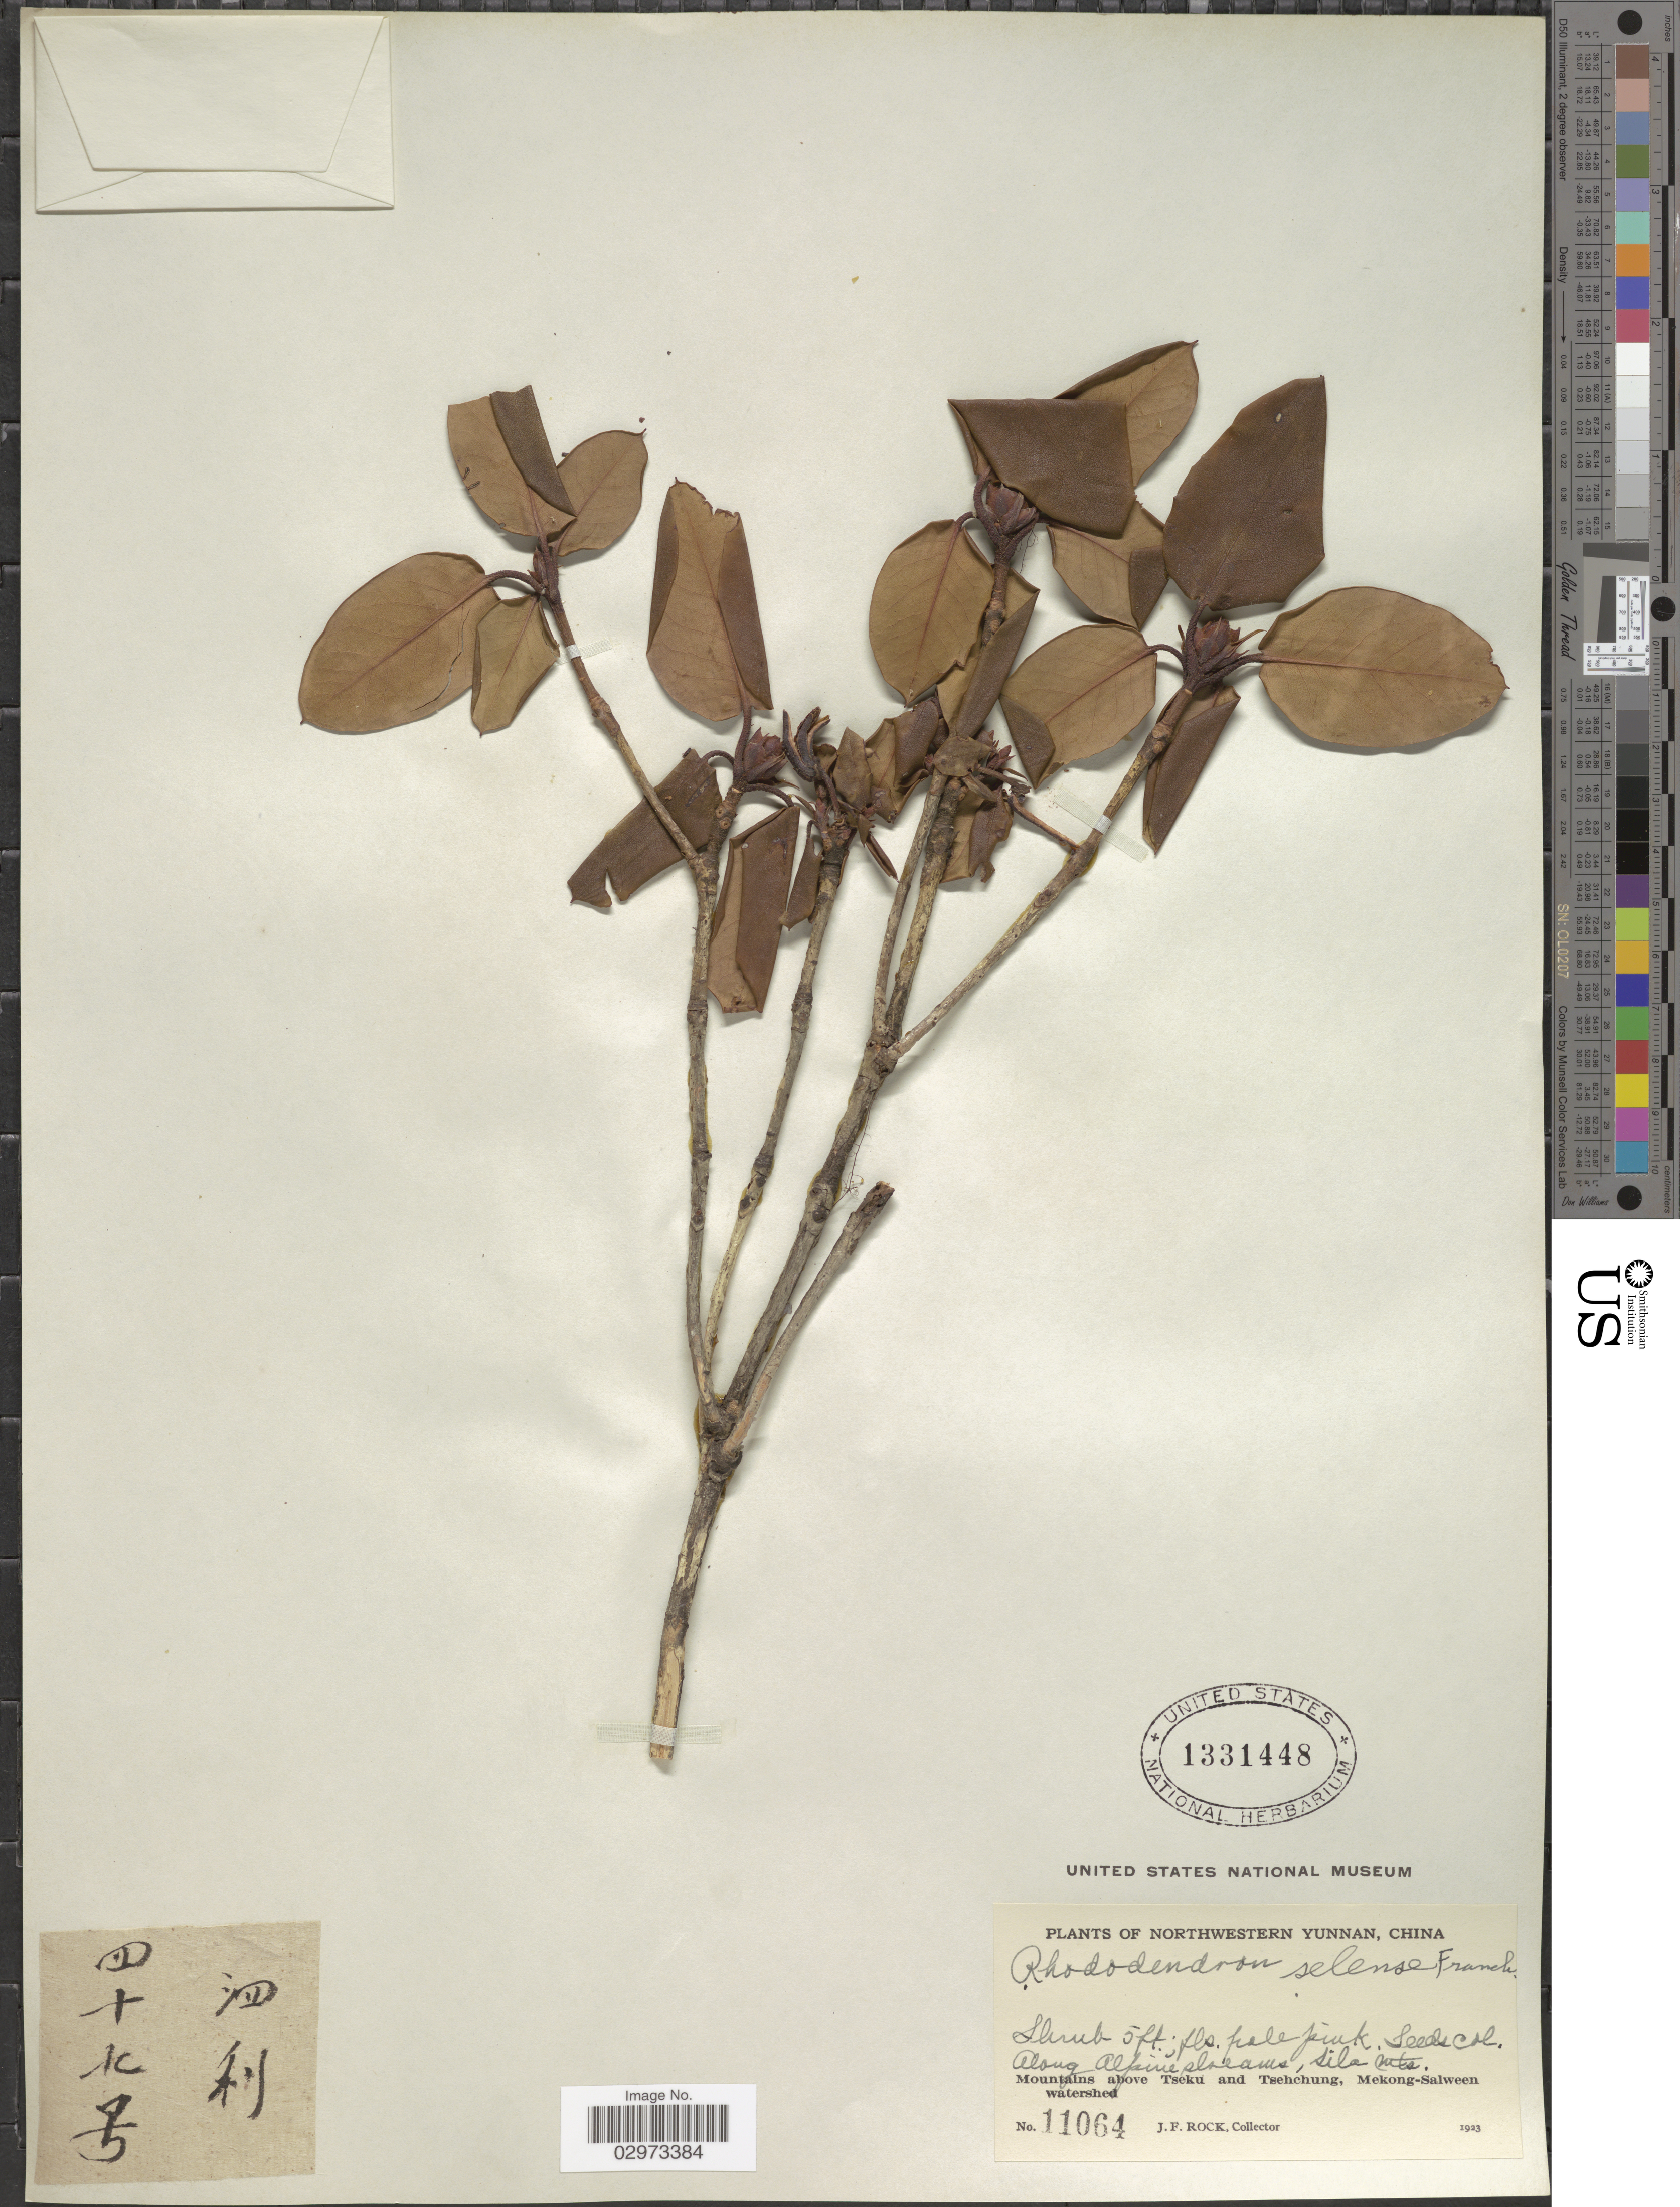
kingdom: Plantae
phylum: Tracheophyta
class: Magnoliopsida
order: Ericales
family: Ericaceae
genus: Rhododendron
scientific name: Rhododendron selense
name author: Franch.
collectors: J. Rock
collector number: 11064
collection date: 1923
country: China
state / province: Yunnan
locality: Northwestern Yunnan. Along alpine streams, Sila Mts. Mountains above Tseku and Tsehchung, Mekong-Salween watershed.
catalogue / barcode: US 1331448